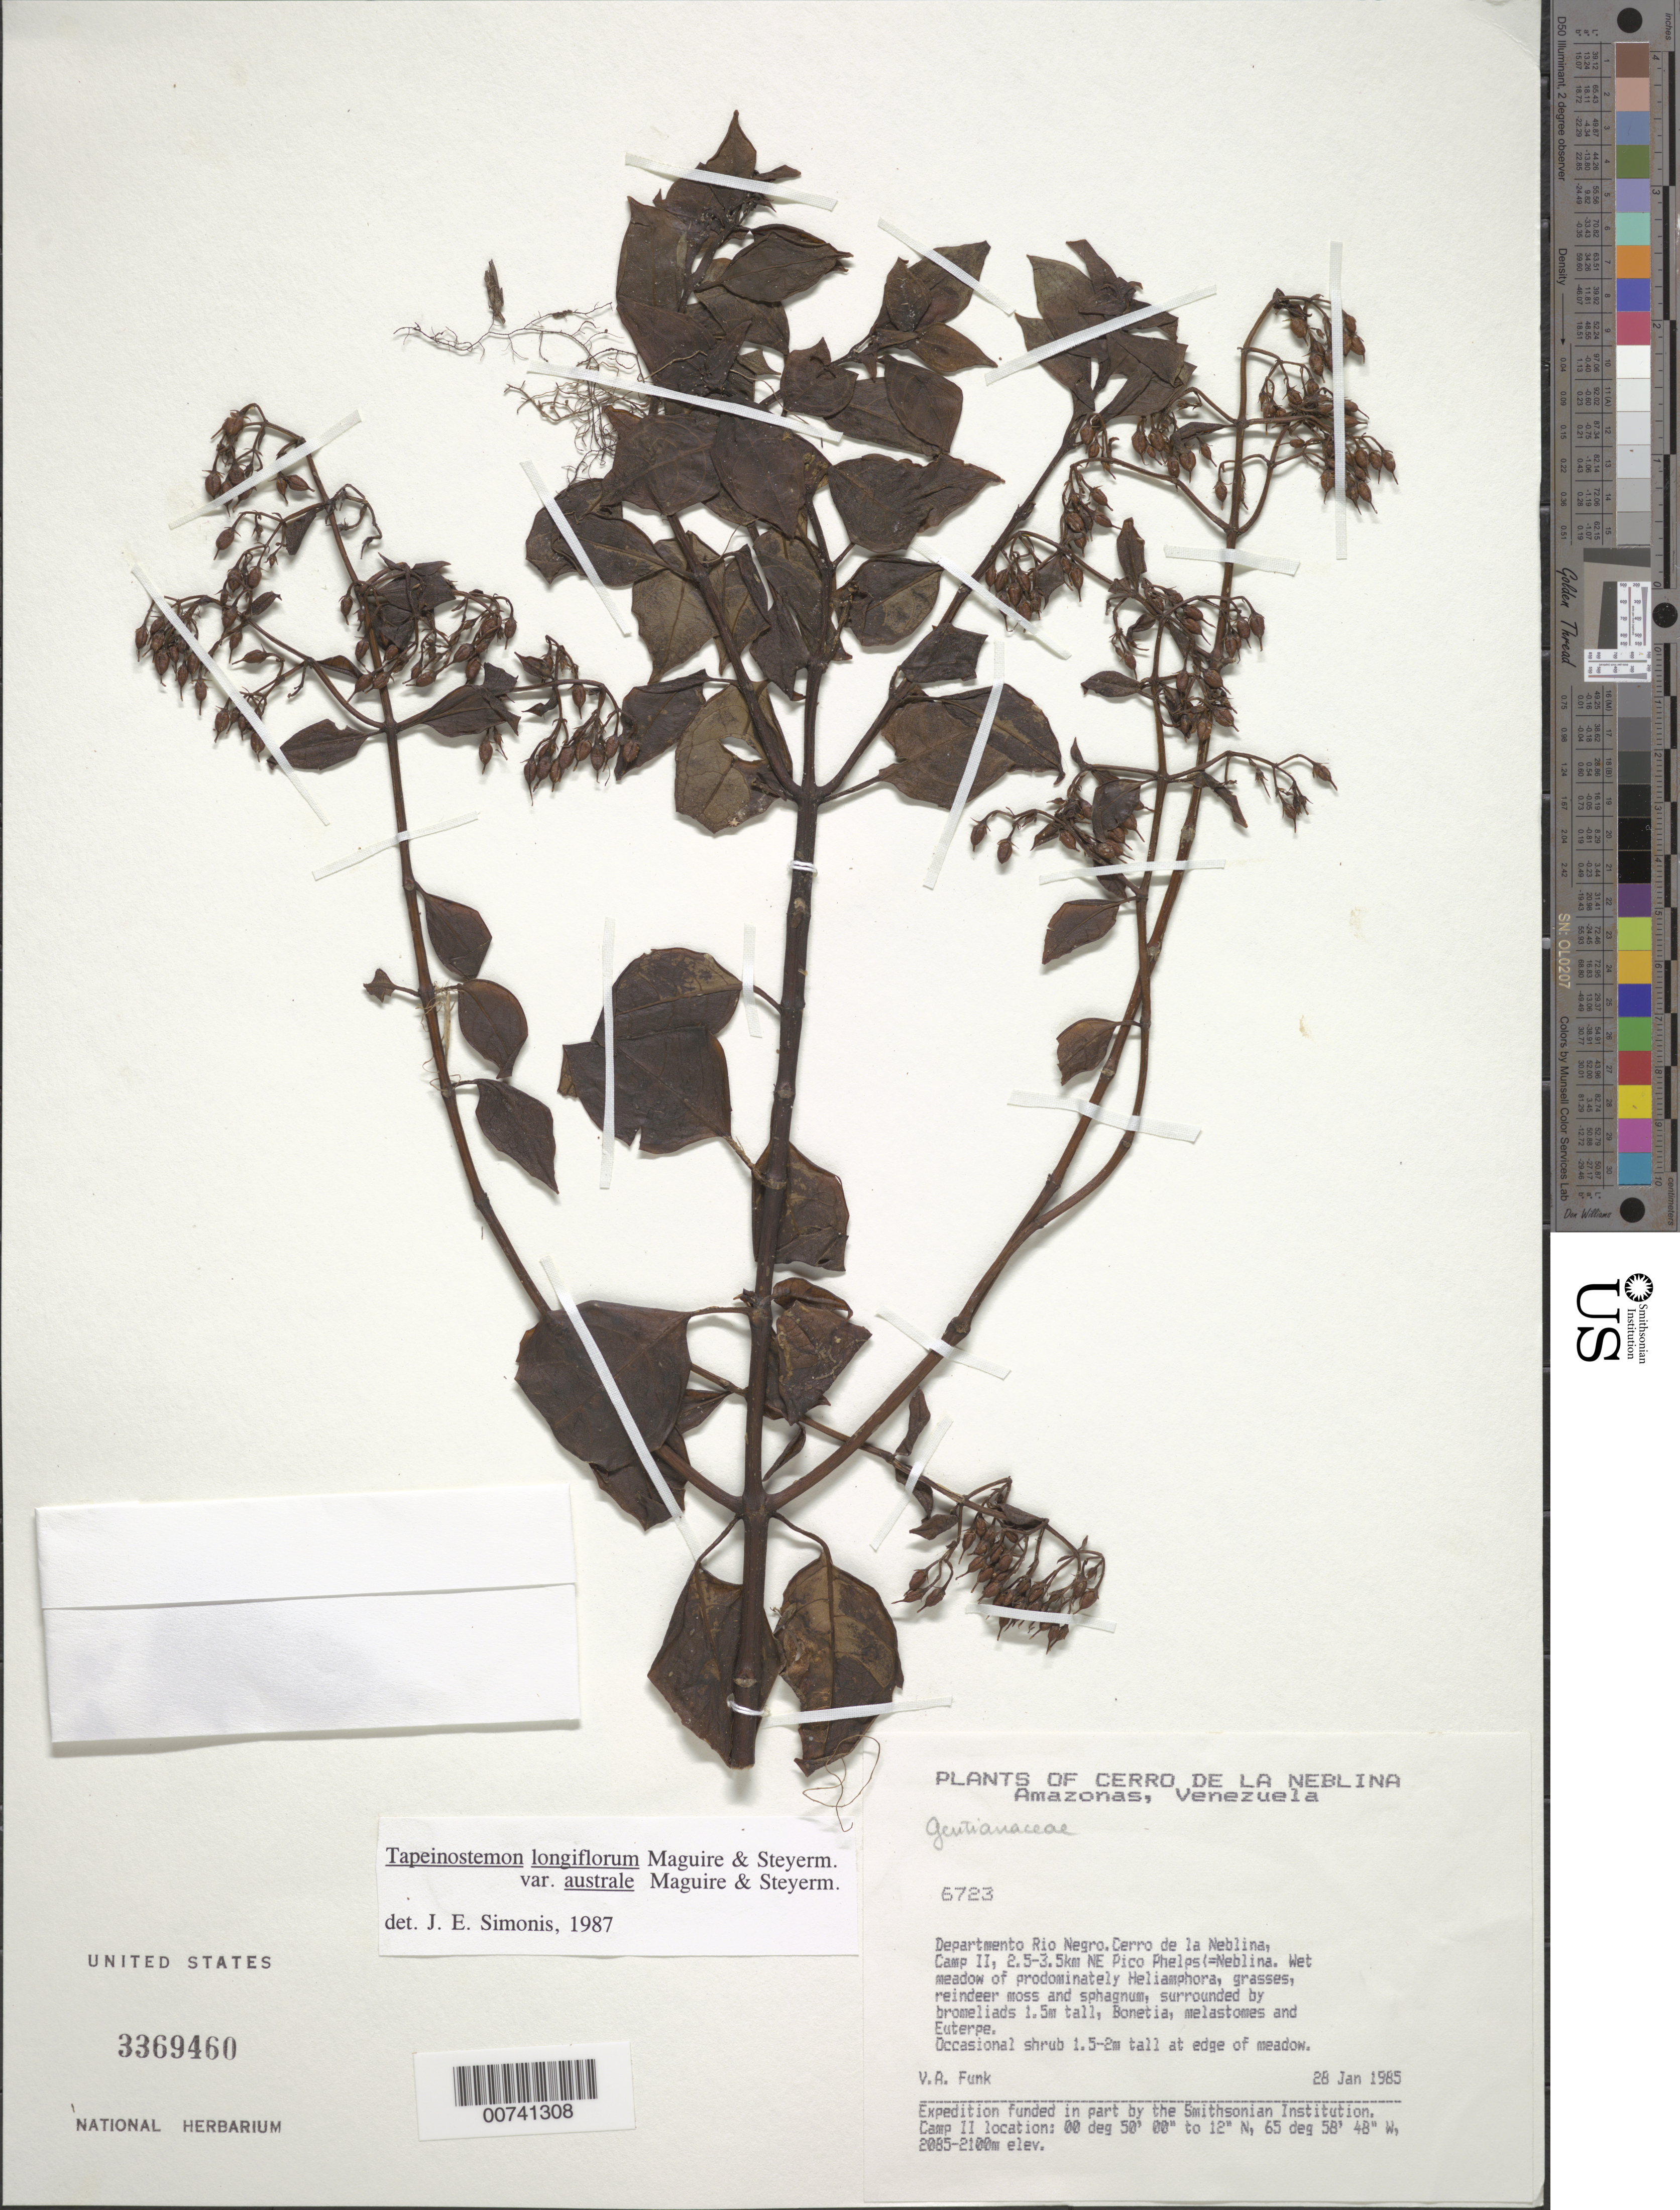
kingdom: Plantae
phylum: Tracheophyta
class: Magnoliopsida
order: Gentianales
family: Gentianaceae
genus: Tapeinostemon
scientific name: Tapeinostemon longiflorum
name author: Maguire & Steyerm.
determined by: Simonis, J. E., (U), Nationaal Herbarium Nederland, Utrecht University branch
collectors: V. Funk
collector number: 6723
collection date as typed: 28-Jan-85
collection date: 1985-01-28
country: Venezuela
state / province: Amazonas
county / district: Río Negro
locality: Cerro de la Neblina, Camp II 2.5-3.5 km NE Pico Phelps (=Neblina)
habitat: Wet meadow of predominately Heliamphora, grasses, reindeer moss and sphagnum, surrounded by bromeliads 1.5 m tall, Bonetia, melastomes and Euterpe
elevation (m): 2085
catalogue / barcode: US 3369460